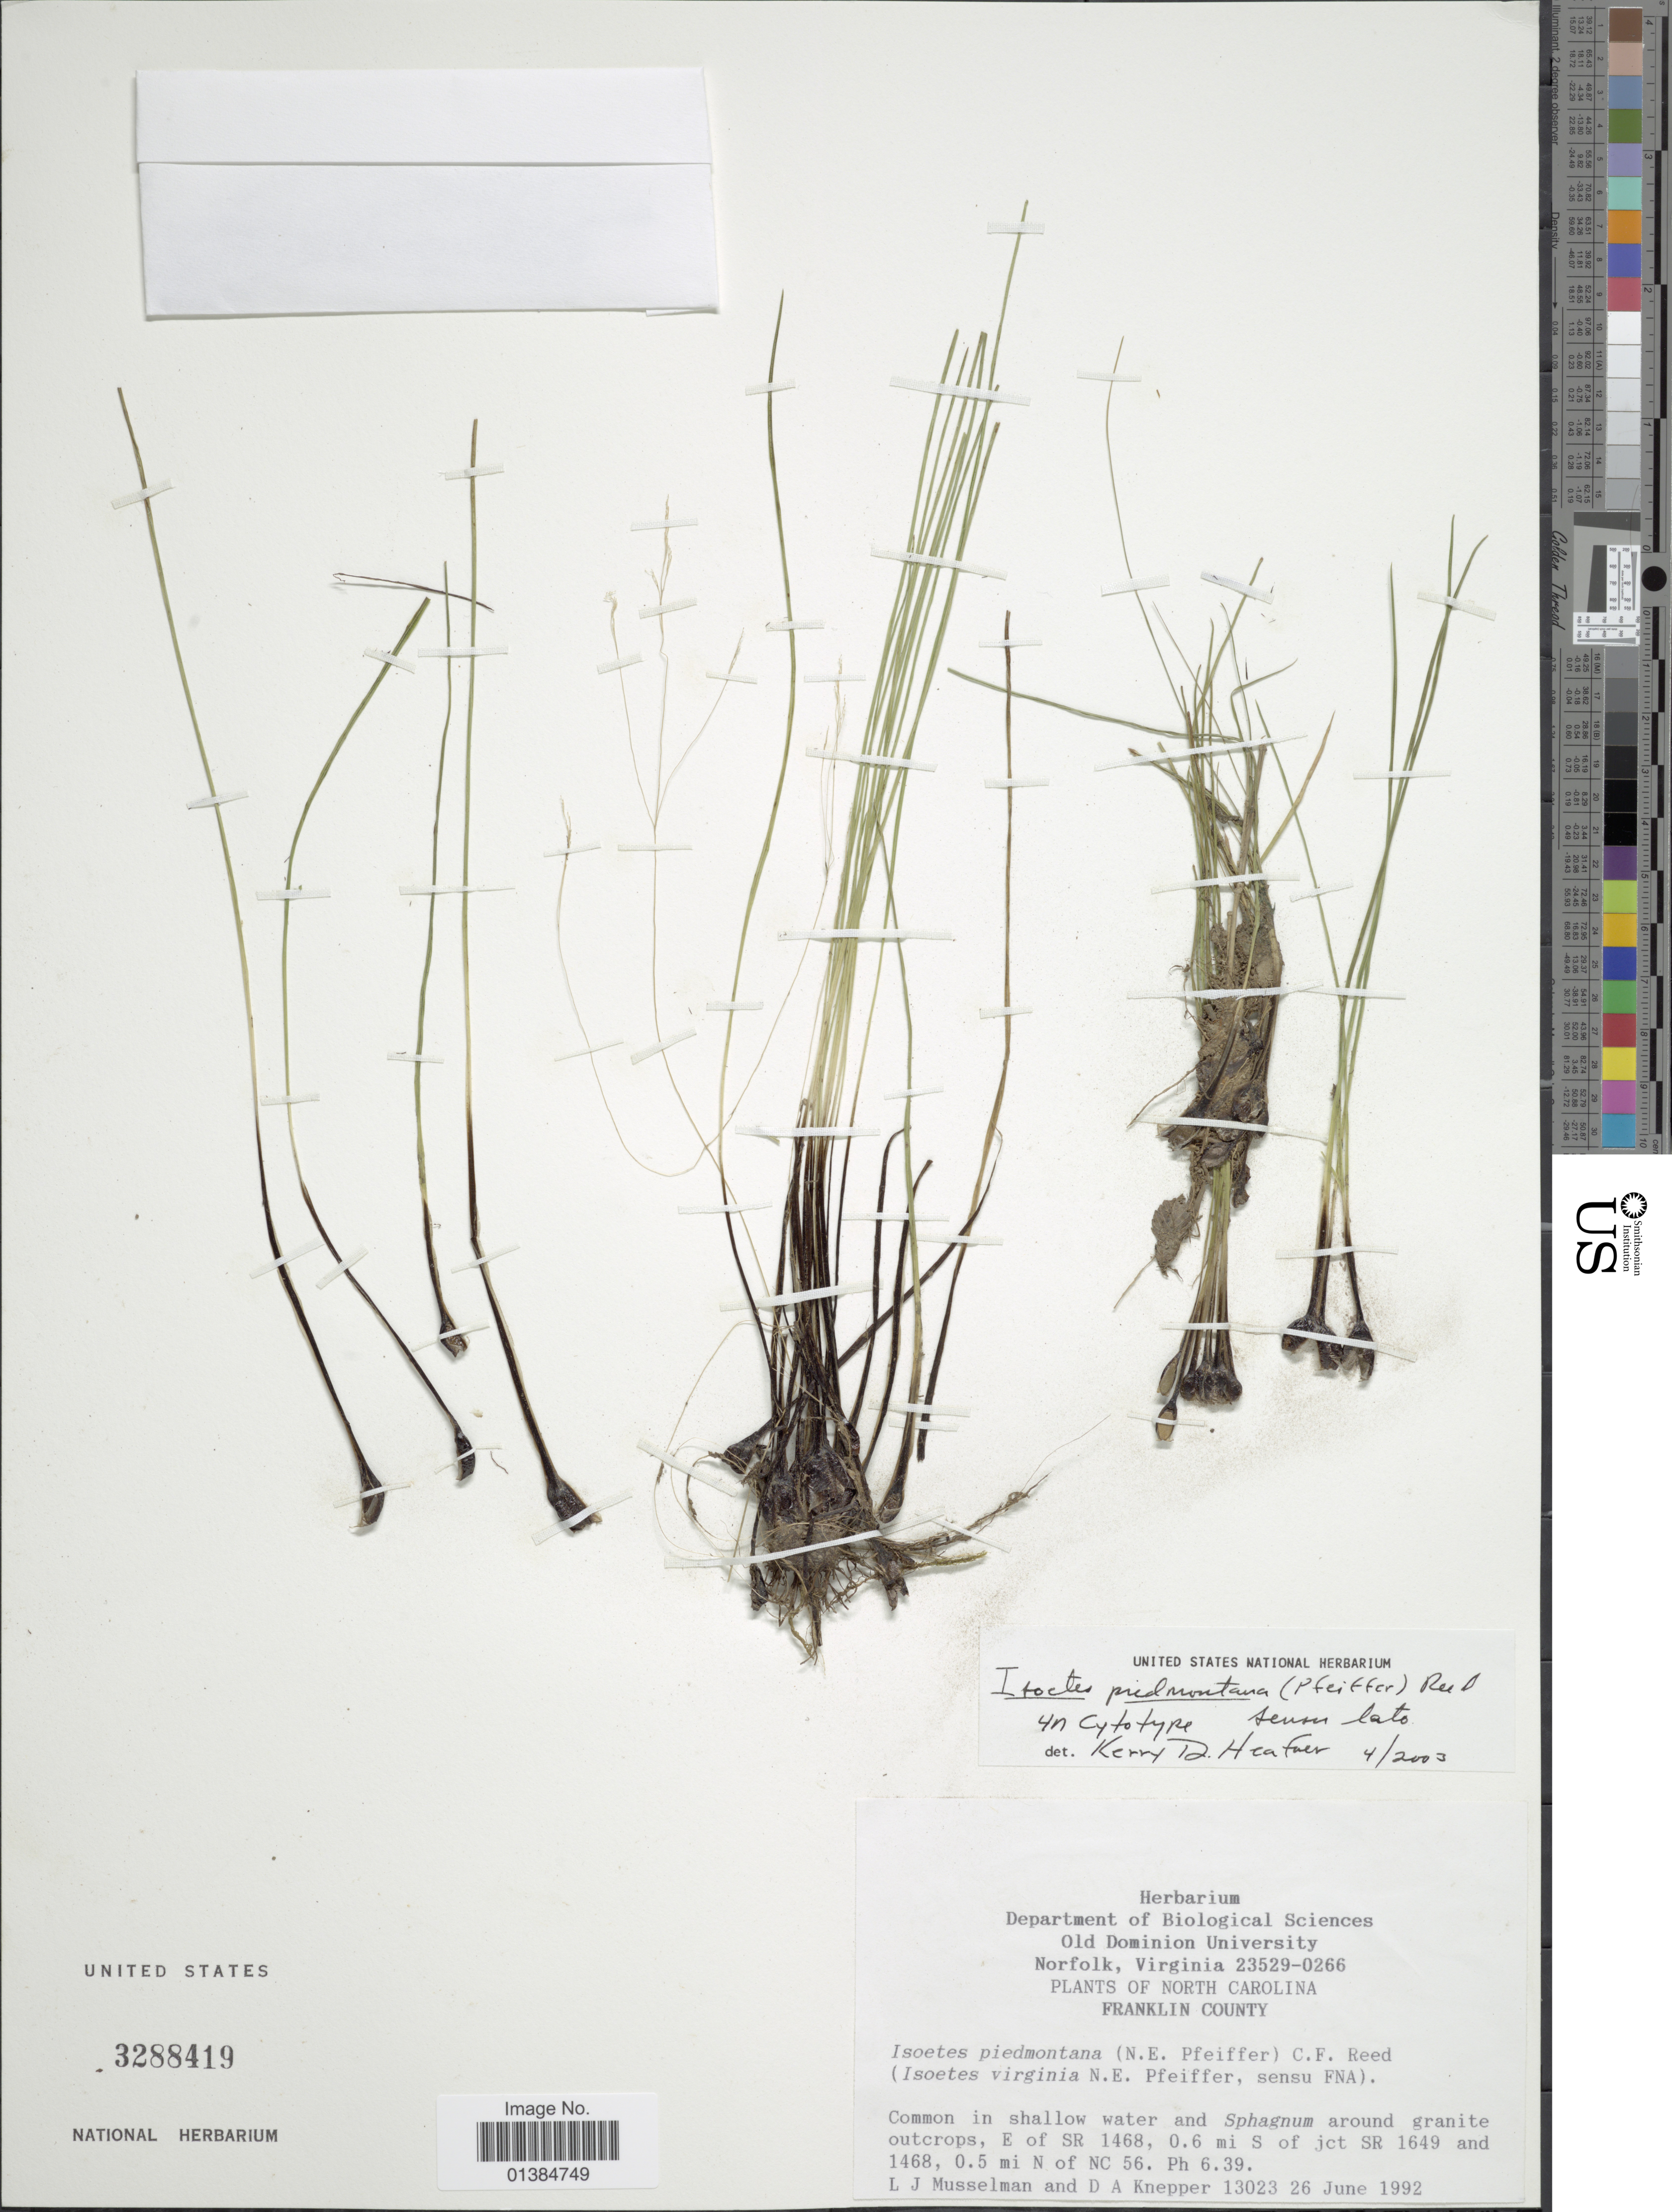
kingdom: Plantae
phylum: Tracheophyta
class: Lycopodiopsida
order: Isoetales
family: Isoetaceae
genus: Isoetes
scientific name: Isoetes piedmontana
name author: (N. Pfeiff.) C.F. Reed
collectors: L. J. Musselman & D. A. Knepper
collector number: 13023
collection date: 1992-06-26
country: United States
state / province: North Carolina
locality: Franklin County. E of SR 1468, 0.6 mi S of jct SR 1649 and 1468, 0.5 mi N of NC 56. Ph 6.39.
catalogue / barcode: US 3288419